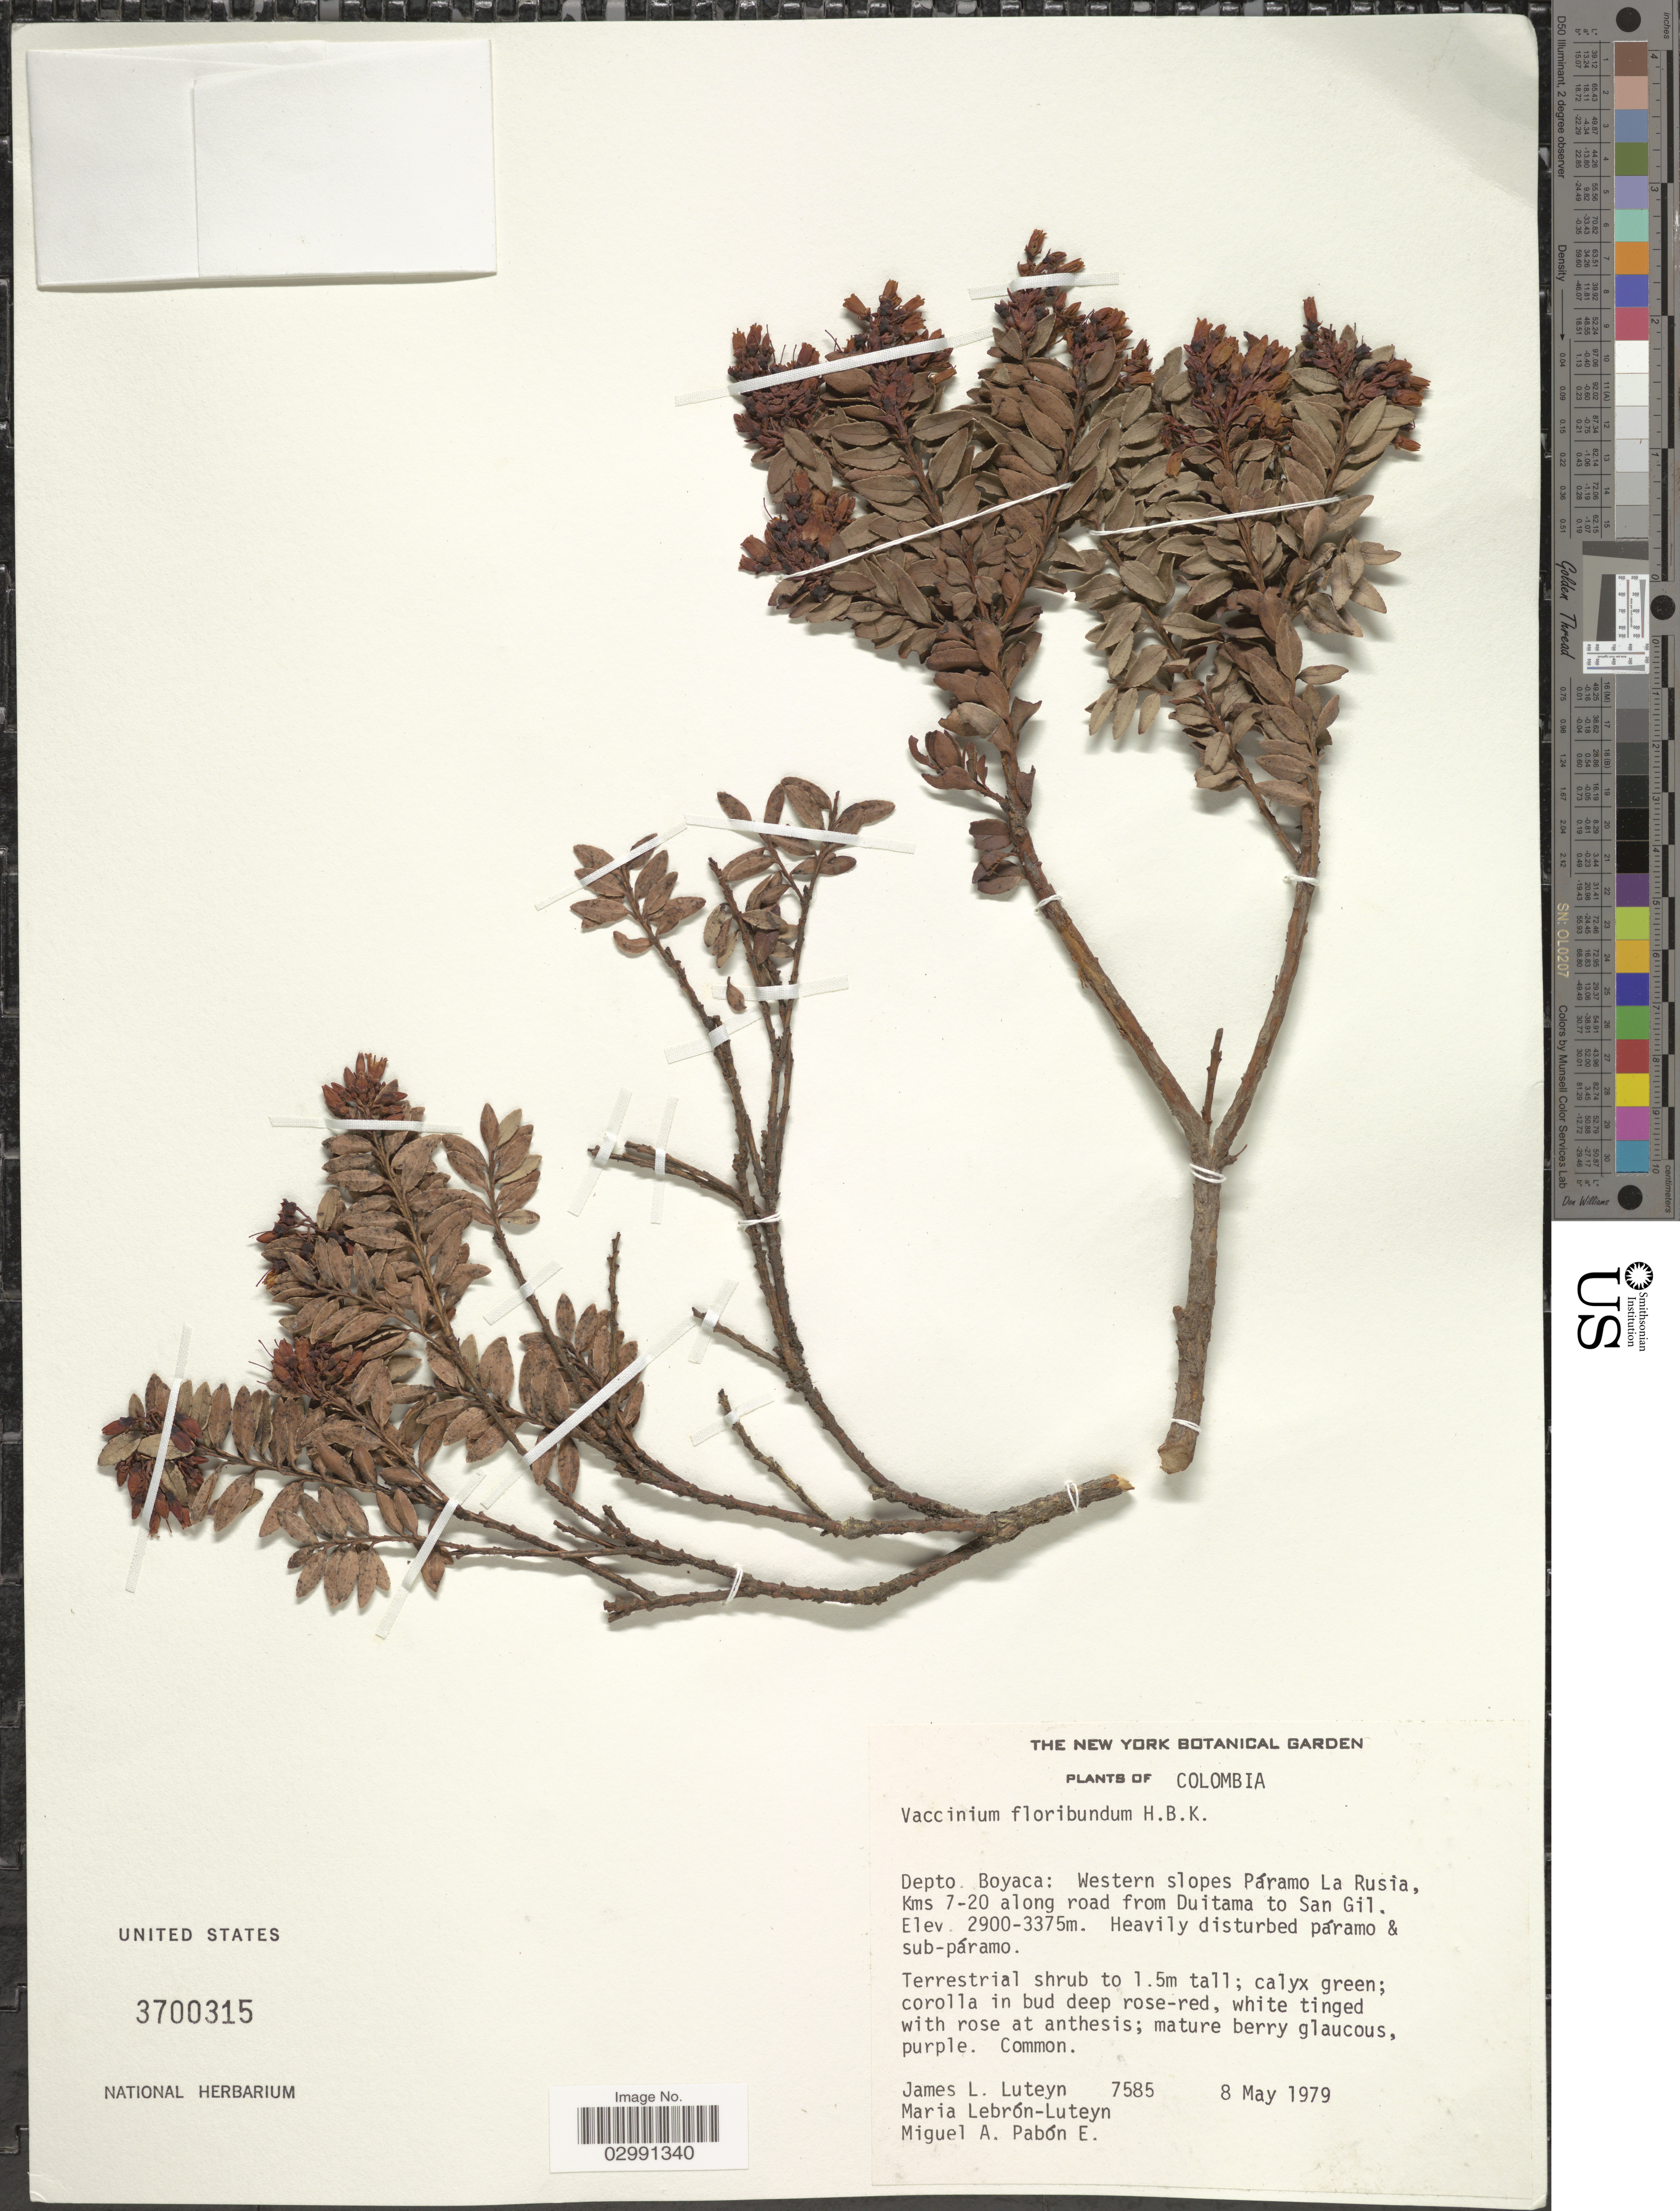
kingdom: Plantae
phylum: Tracheophyta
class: Magnoliopsida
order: Ericales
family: Ericaceae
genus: Vaccinium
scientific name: Vaccinium floribundum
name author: Kunth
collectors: J. L. Luteyn, M. L. Lebrón-Luteyn & M. A. Pabon E.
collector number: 7585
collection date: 1979-05-08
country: Colombia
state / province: Boyacá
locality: Depto. Boyaca: Western slopes Páramo La Rusia, Kms 7-20 along road from Duitama to San Gil.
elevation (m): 2900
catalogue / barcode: US 3700315